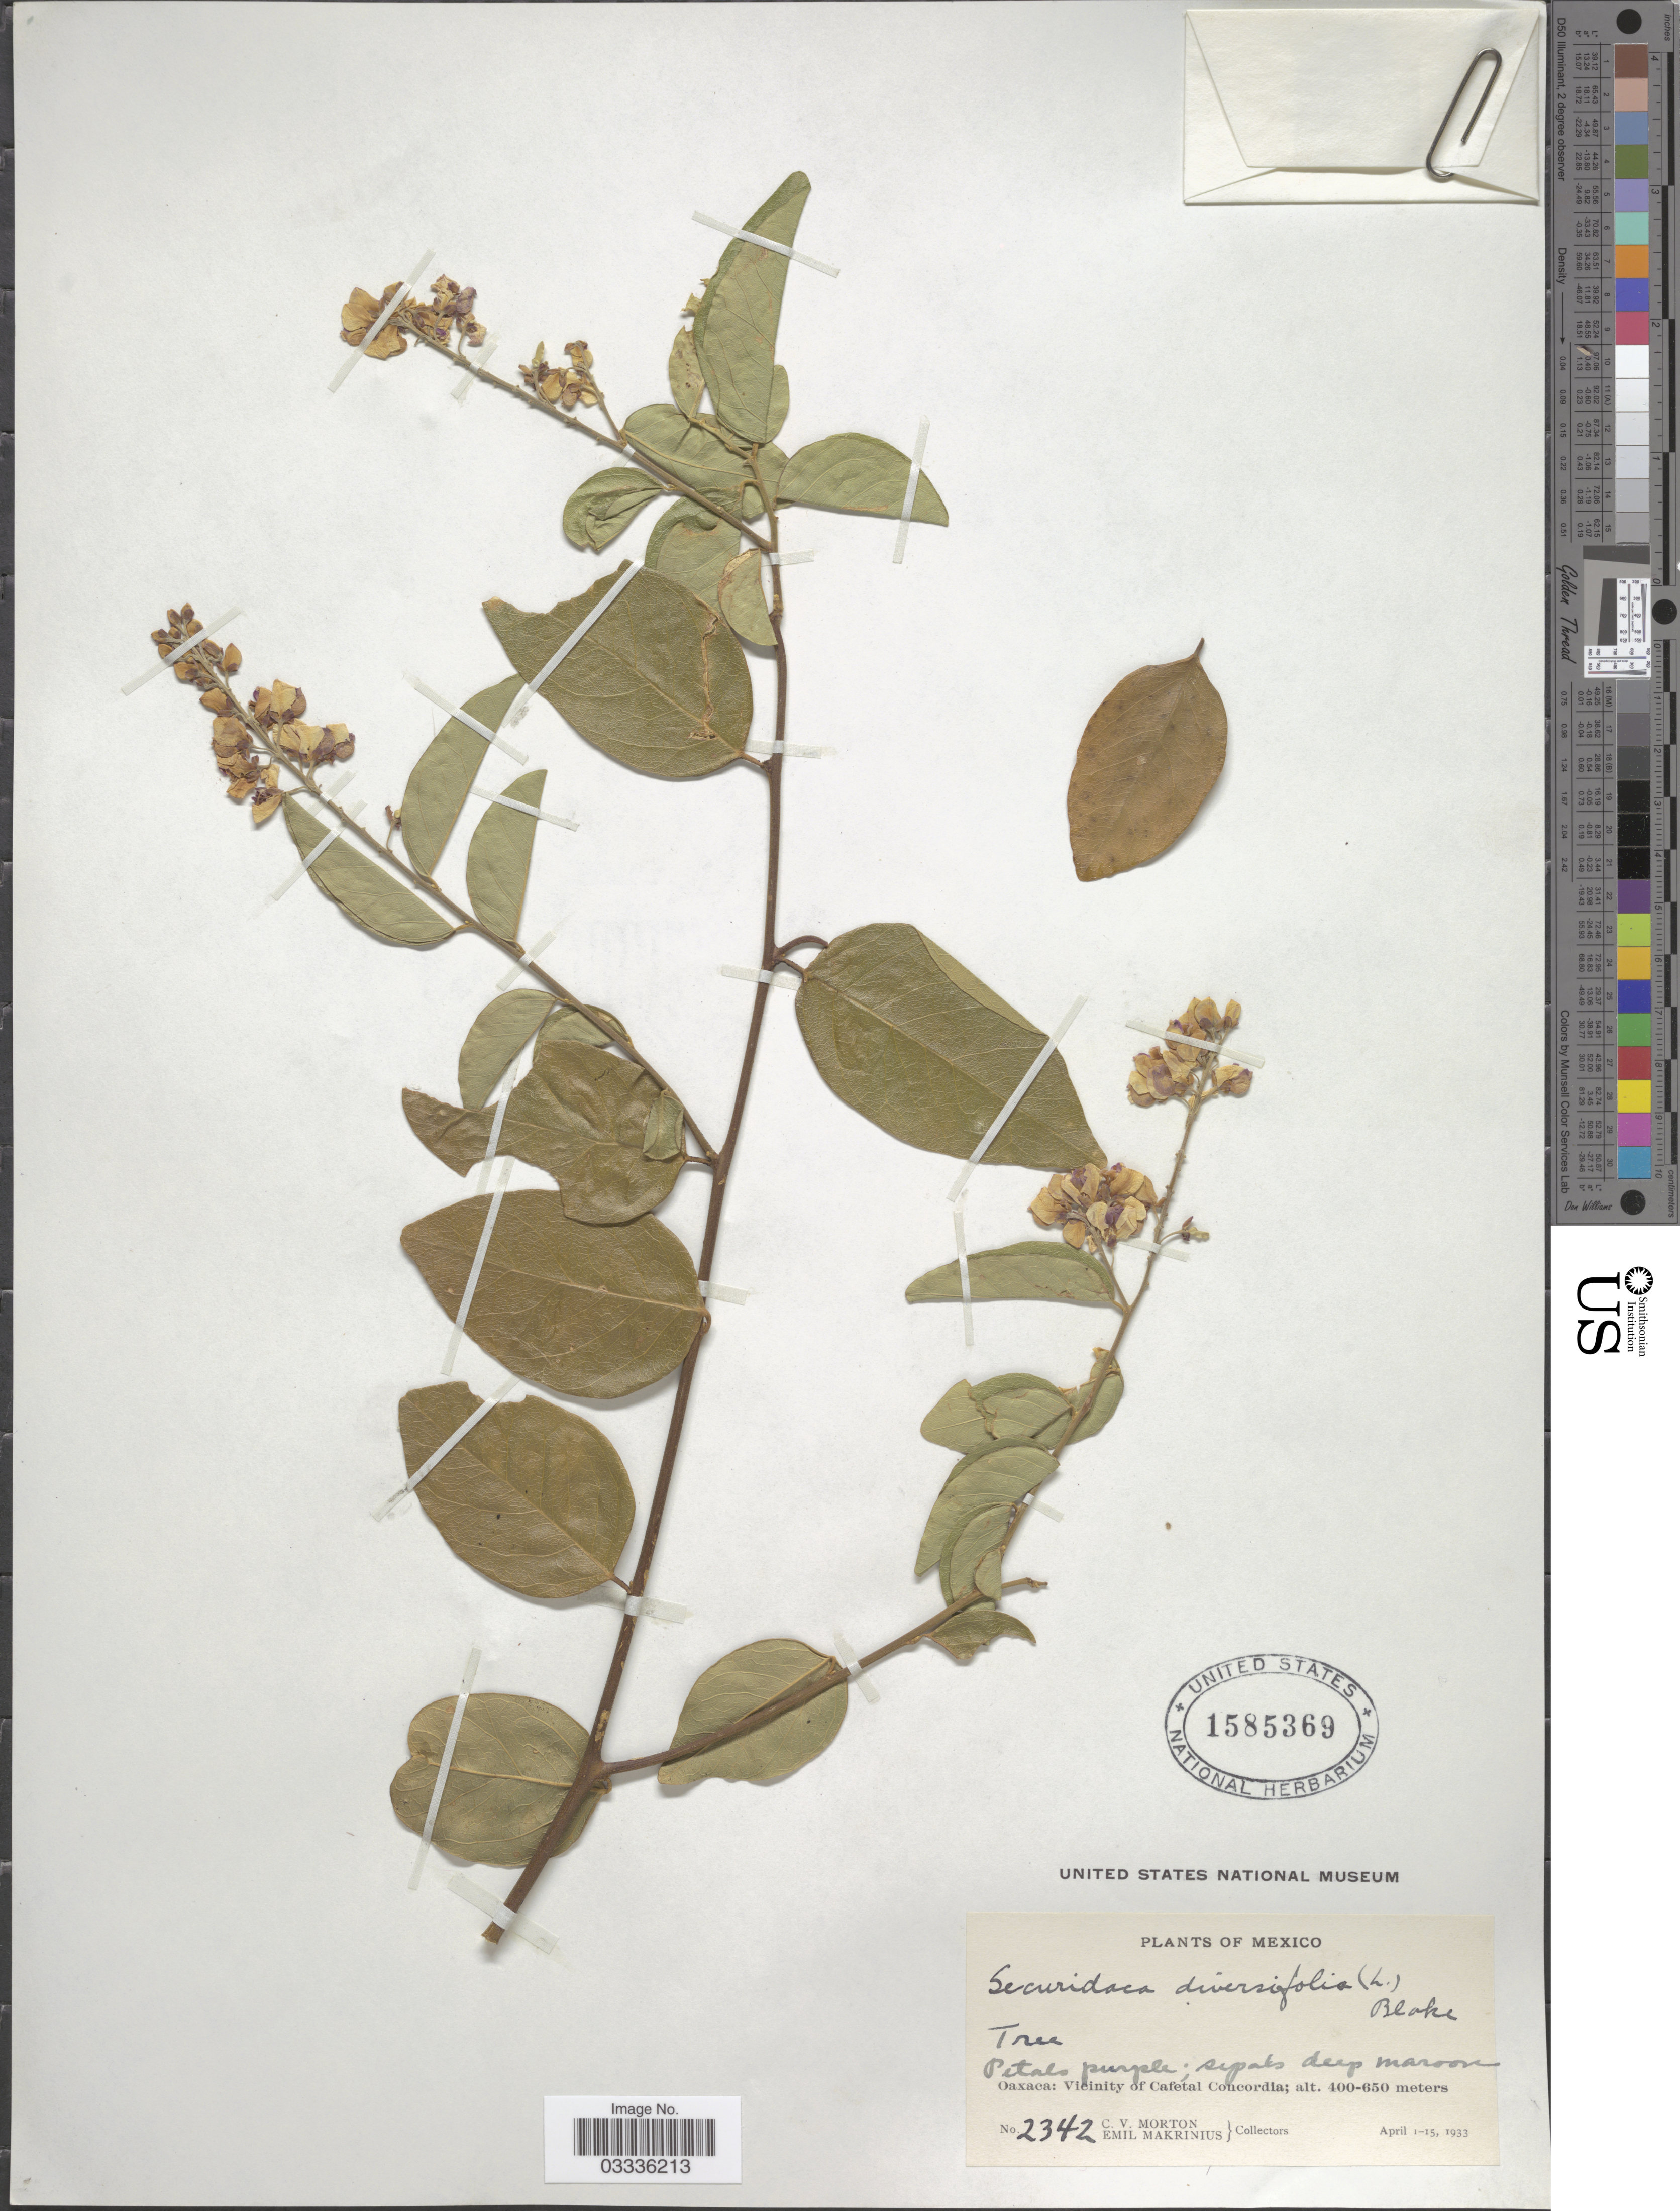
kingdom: Plantae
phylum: Tracheophyta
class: Magnoliopsida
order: Fabales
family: Polygalaceae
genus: Securidaca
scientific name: Securidaca diversifolia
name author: (L.) S.F. Blake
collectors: C. V. Morton & E. Makrinius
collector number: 2342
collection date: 1933-04-01/1933-04-15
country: Mexico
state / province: Oaxaca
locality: Vicinity of Cafétal Concordia.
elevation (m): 400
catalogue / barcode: US 1585369